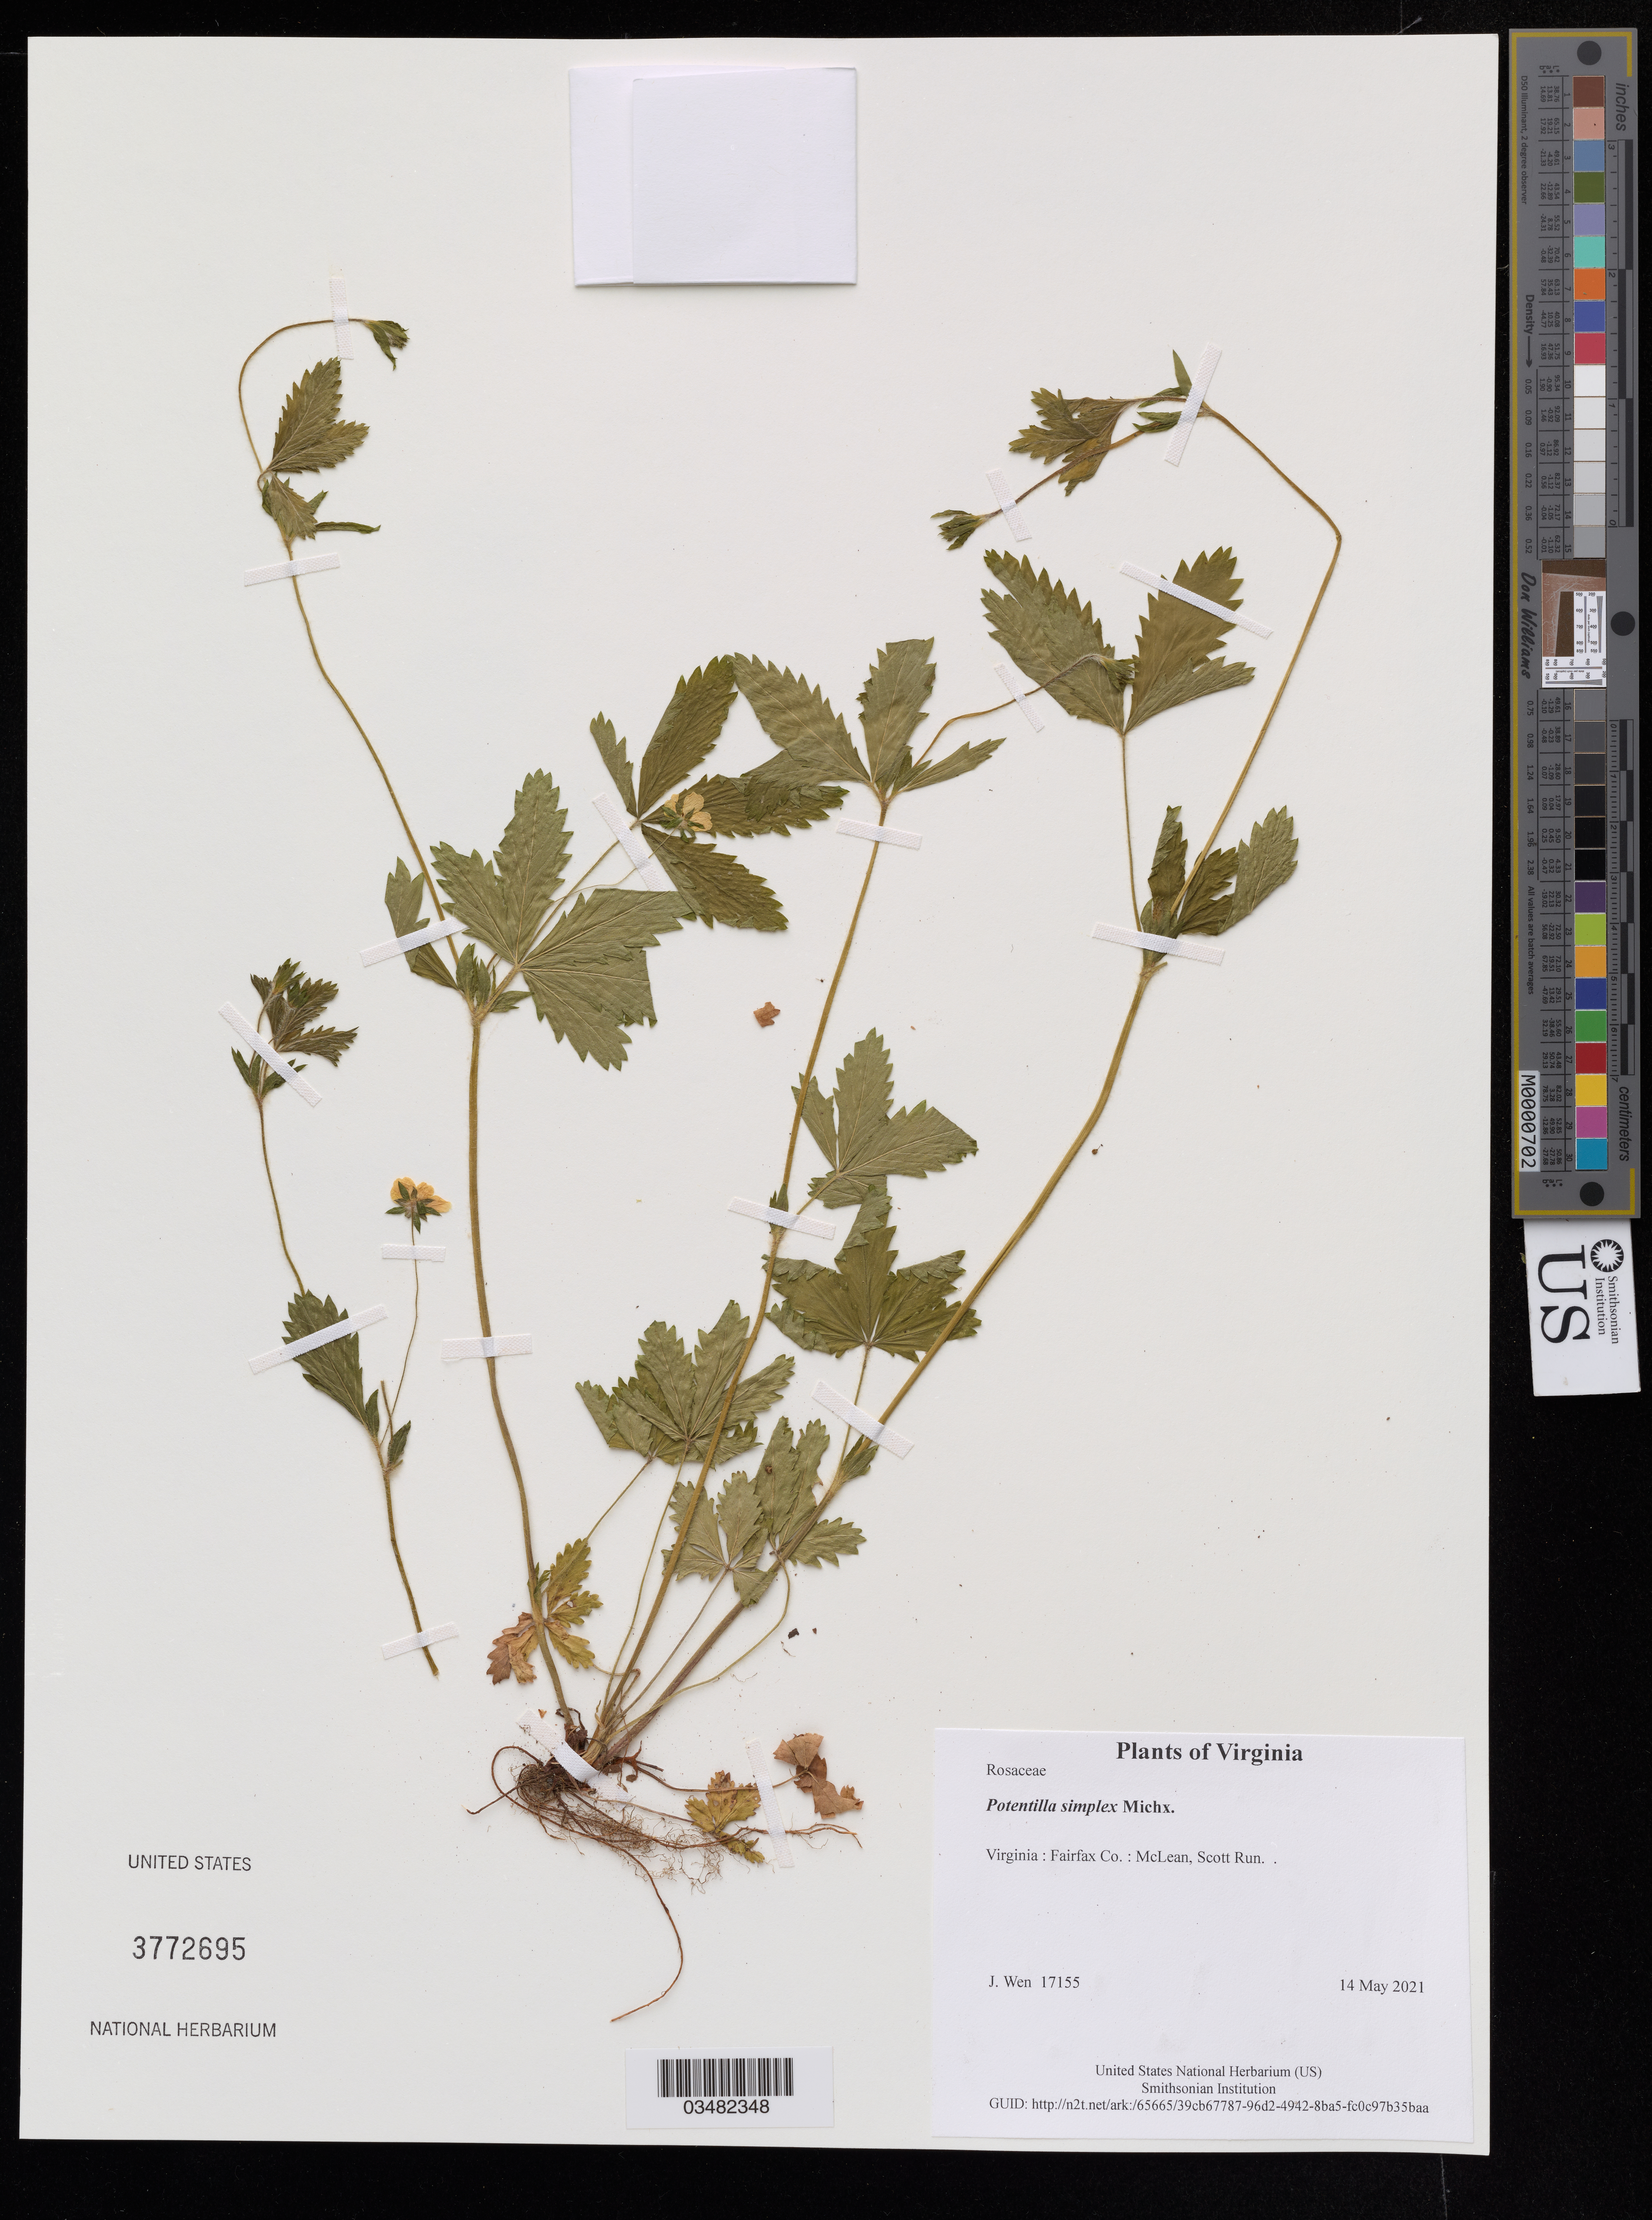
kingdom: Plantae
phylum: Tracheophyta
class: Magnoliopsida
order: Rosales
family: Rosaceae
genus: Potentilla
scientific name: Potentilla simplex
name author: Michx.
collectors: J. Wen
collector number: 17155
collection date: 2021-05-14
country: United States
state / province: Virginia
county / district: Fairfax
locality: McLean, Scott Run.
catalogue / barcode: US 3772695